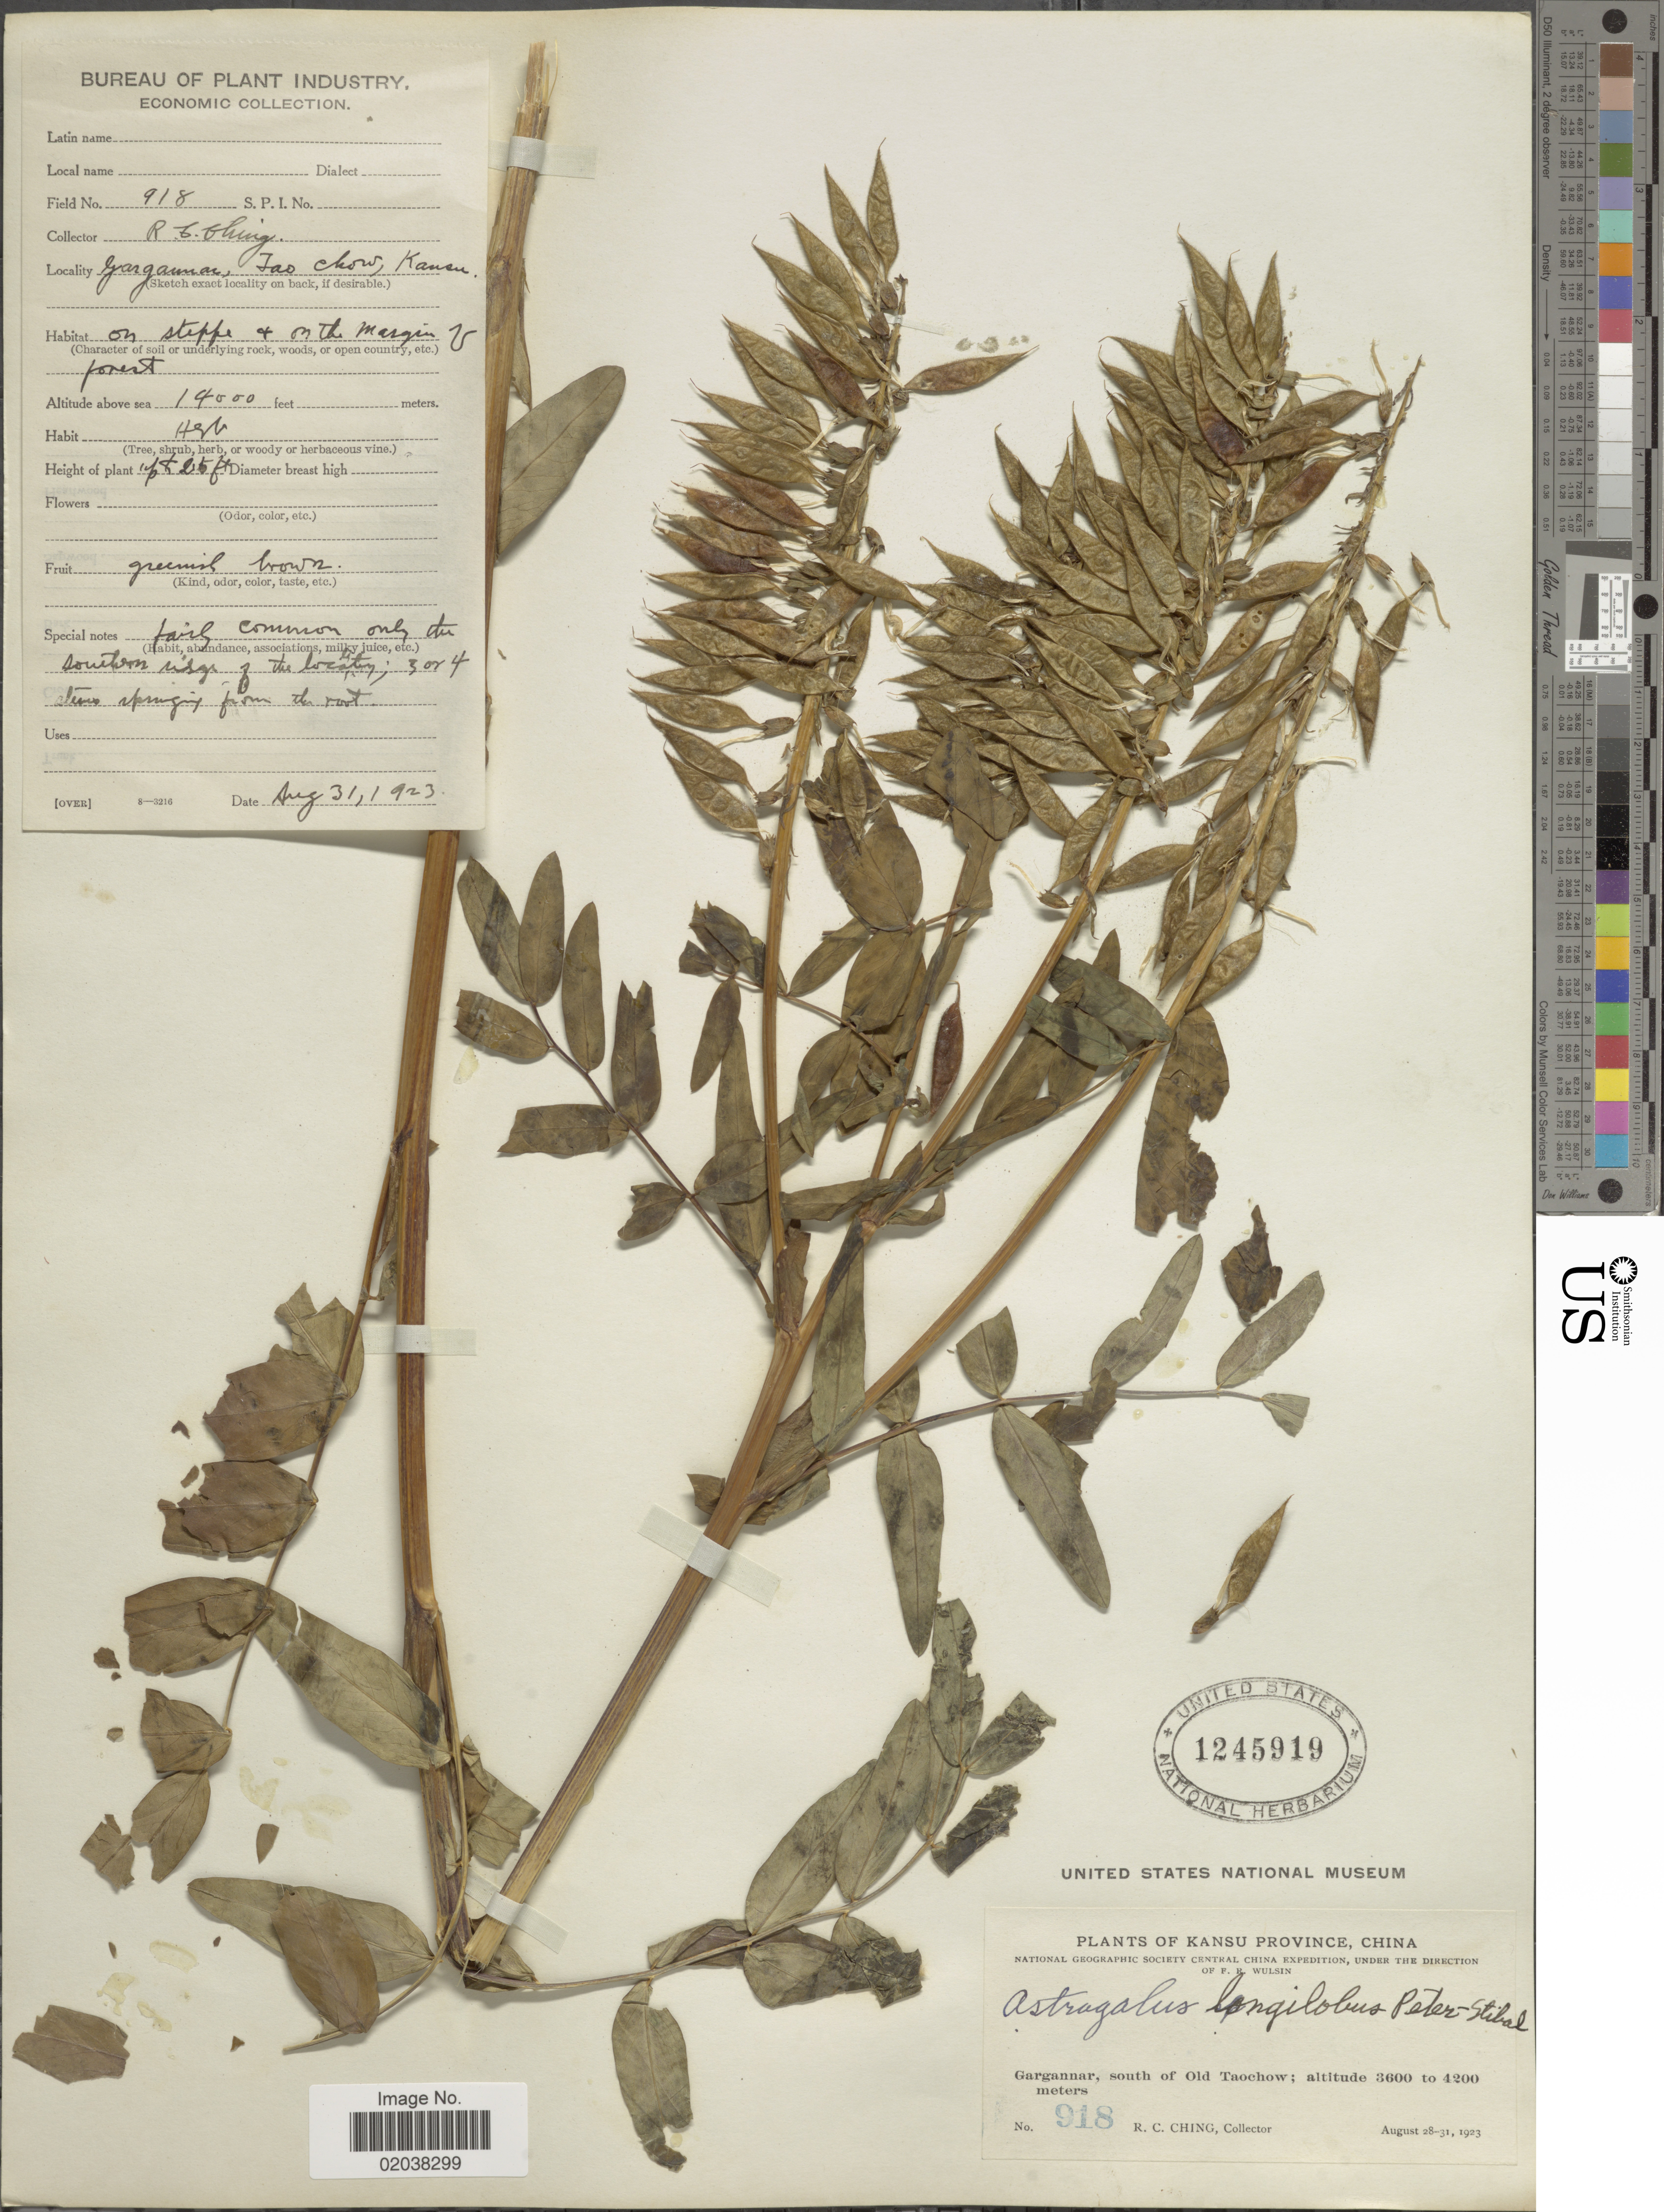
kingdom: Plantae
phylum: Tracheophyta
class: Magnoliopsida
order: Fabales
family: Fabaceae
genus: Astragalus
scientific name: Astragalus longilobus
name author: E. Peter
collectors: R. C. Ching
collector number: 918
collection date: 1923-08-31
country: China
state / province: Gansu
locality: Kansu Province. Gragannar, south of Old Taochow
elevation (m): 4267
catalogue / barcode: US 1245919